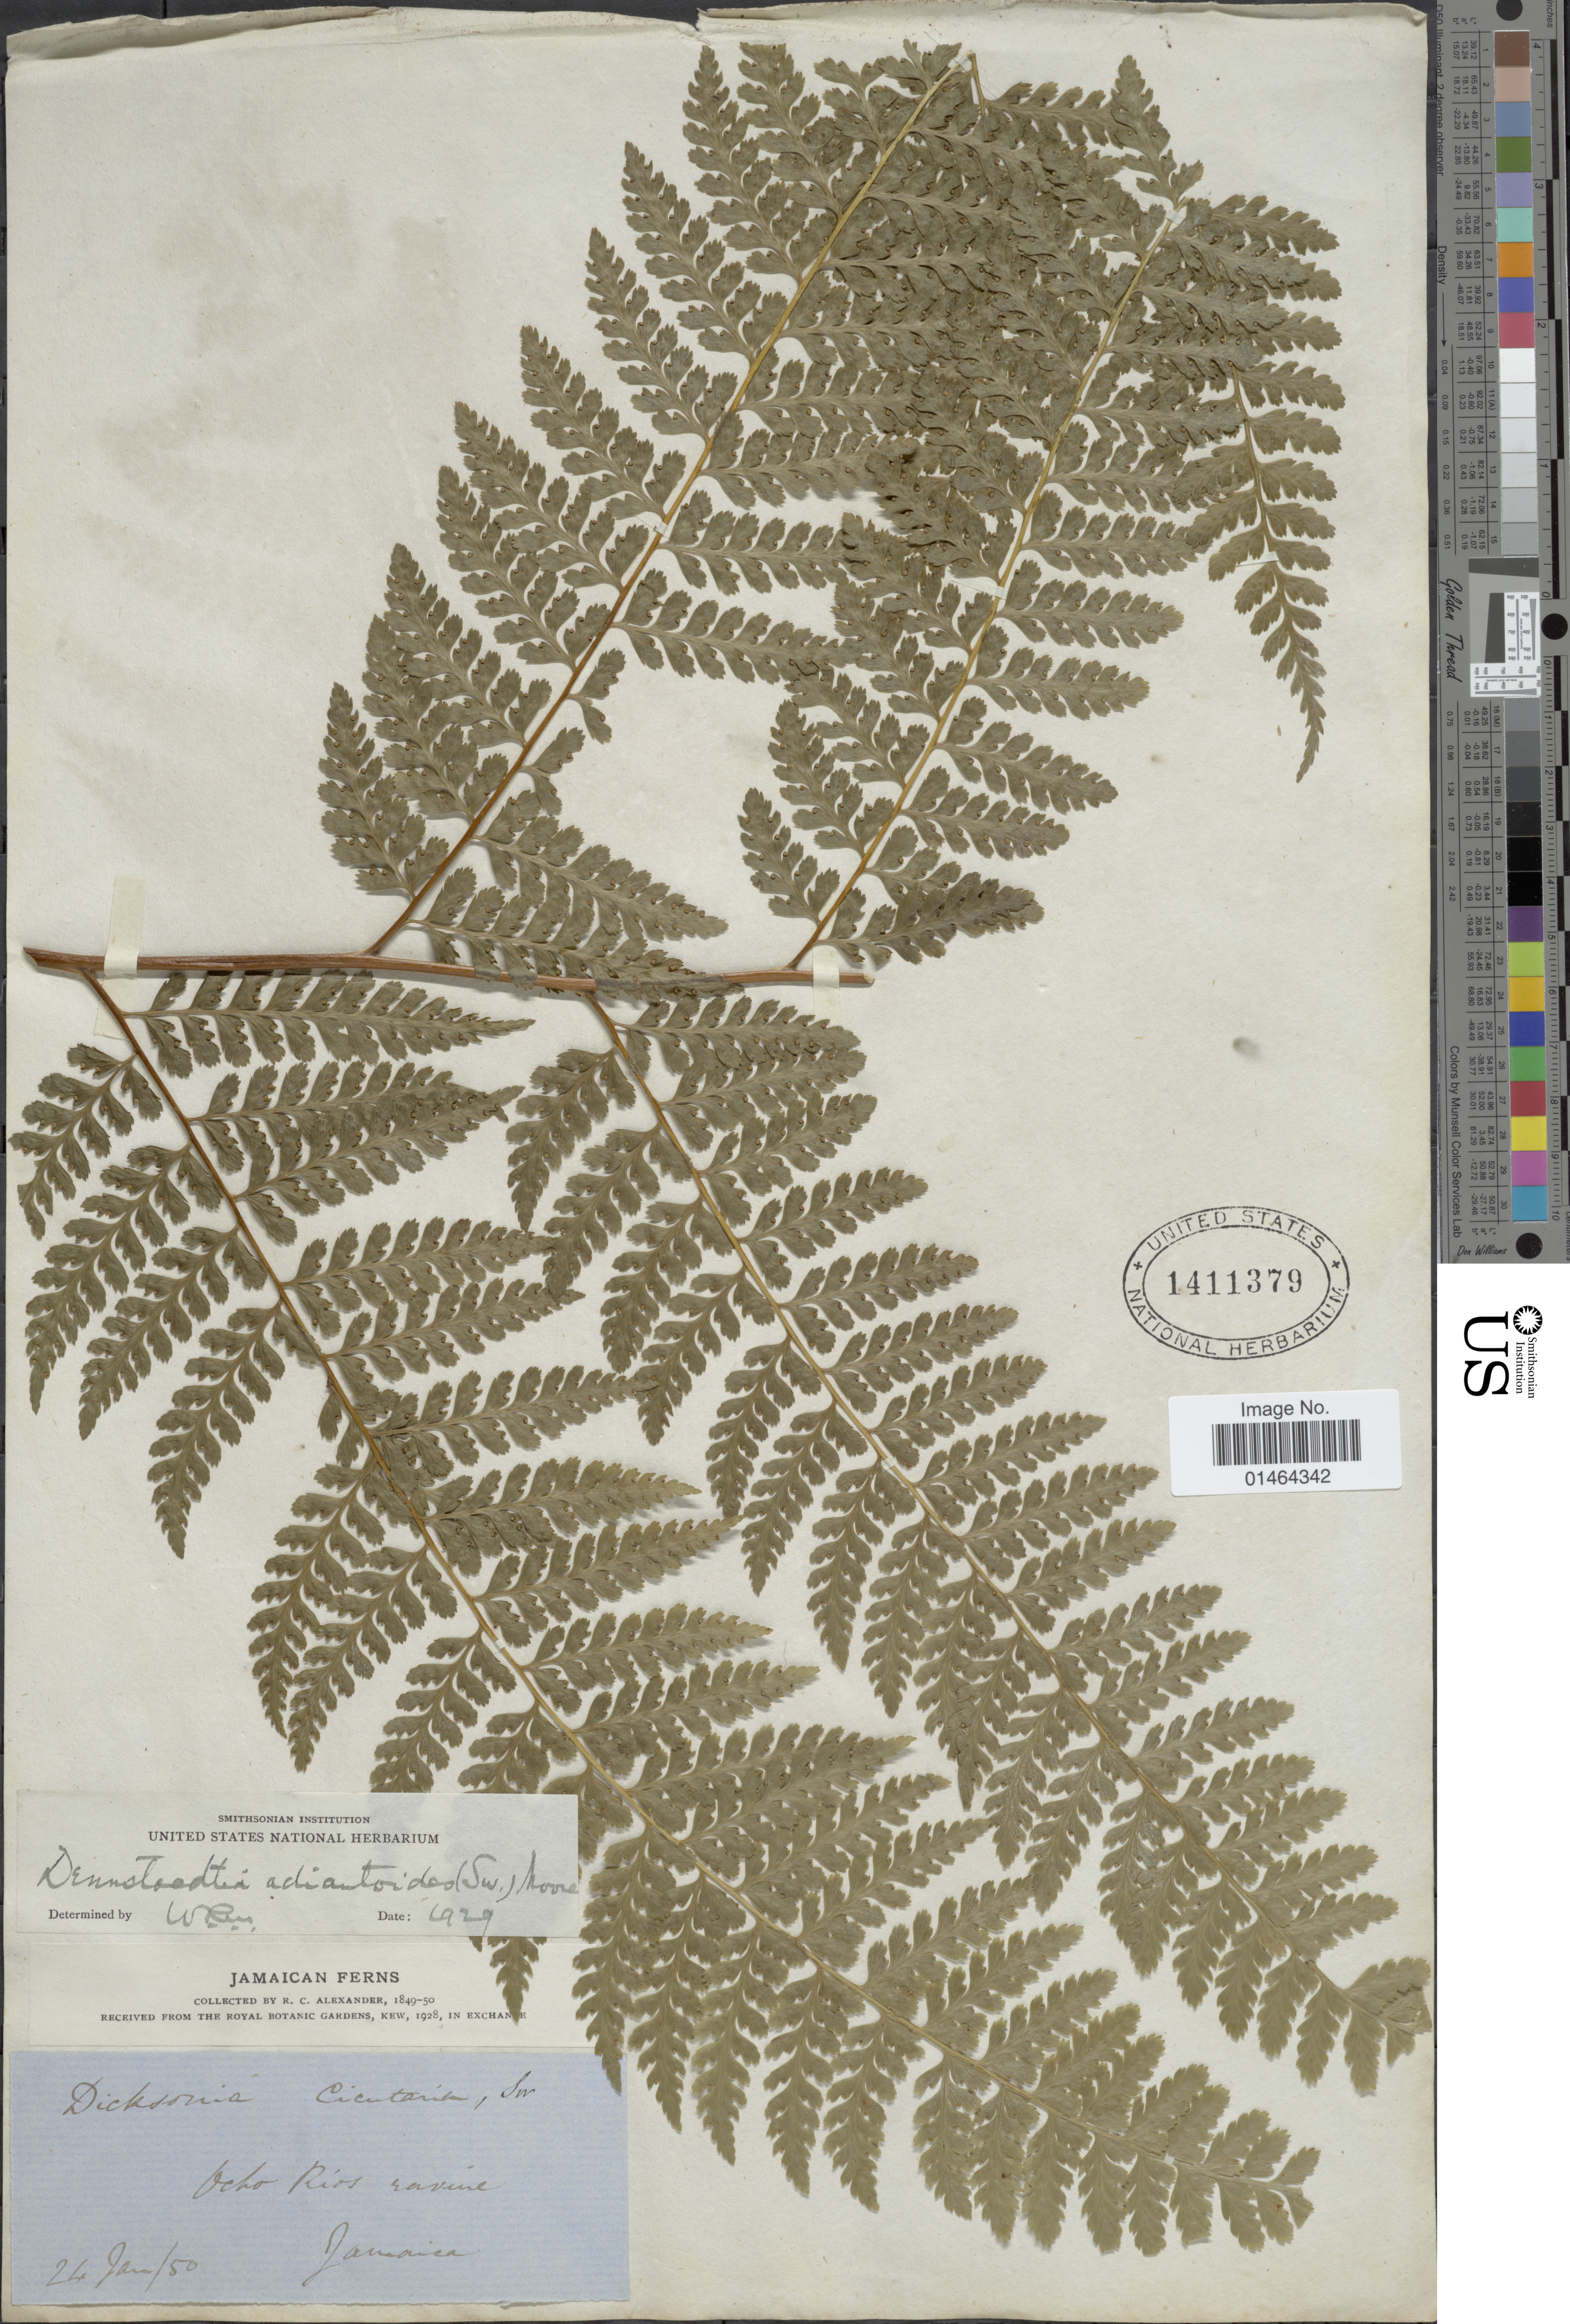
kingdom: Plantae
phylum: Tracheophyta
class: Polypodiopsida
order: Polypodiales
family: Dennstaedtiaceae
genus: Dennstaedtia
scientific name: Dennstaedtia bipinnata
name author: (Cav.) Maxon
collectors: R. C. Alexander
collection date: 1850-01-24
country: Jamaica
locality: Ocho Rios ravine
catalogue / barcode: US 1411379